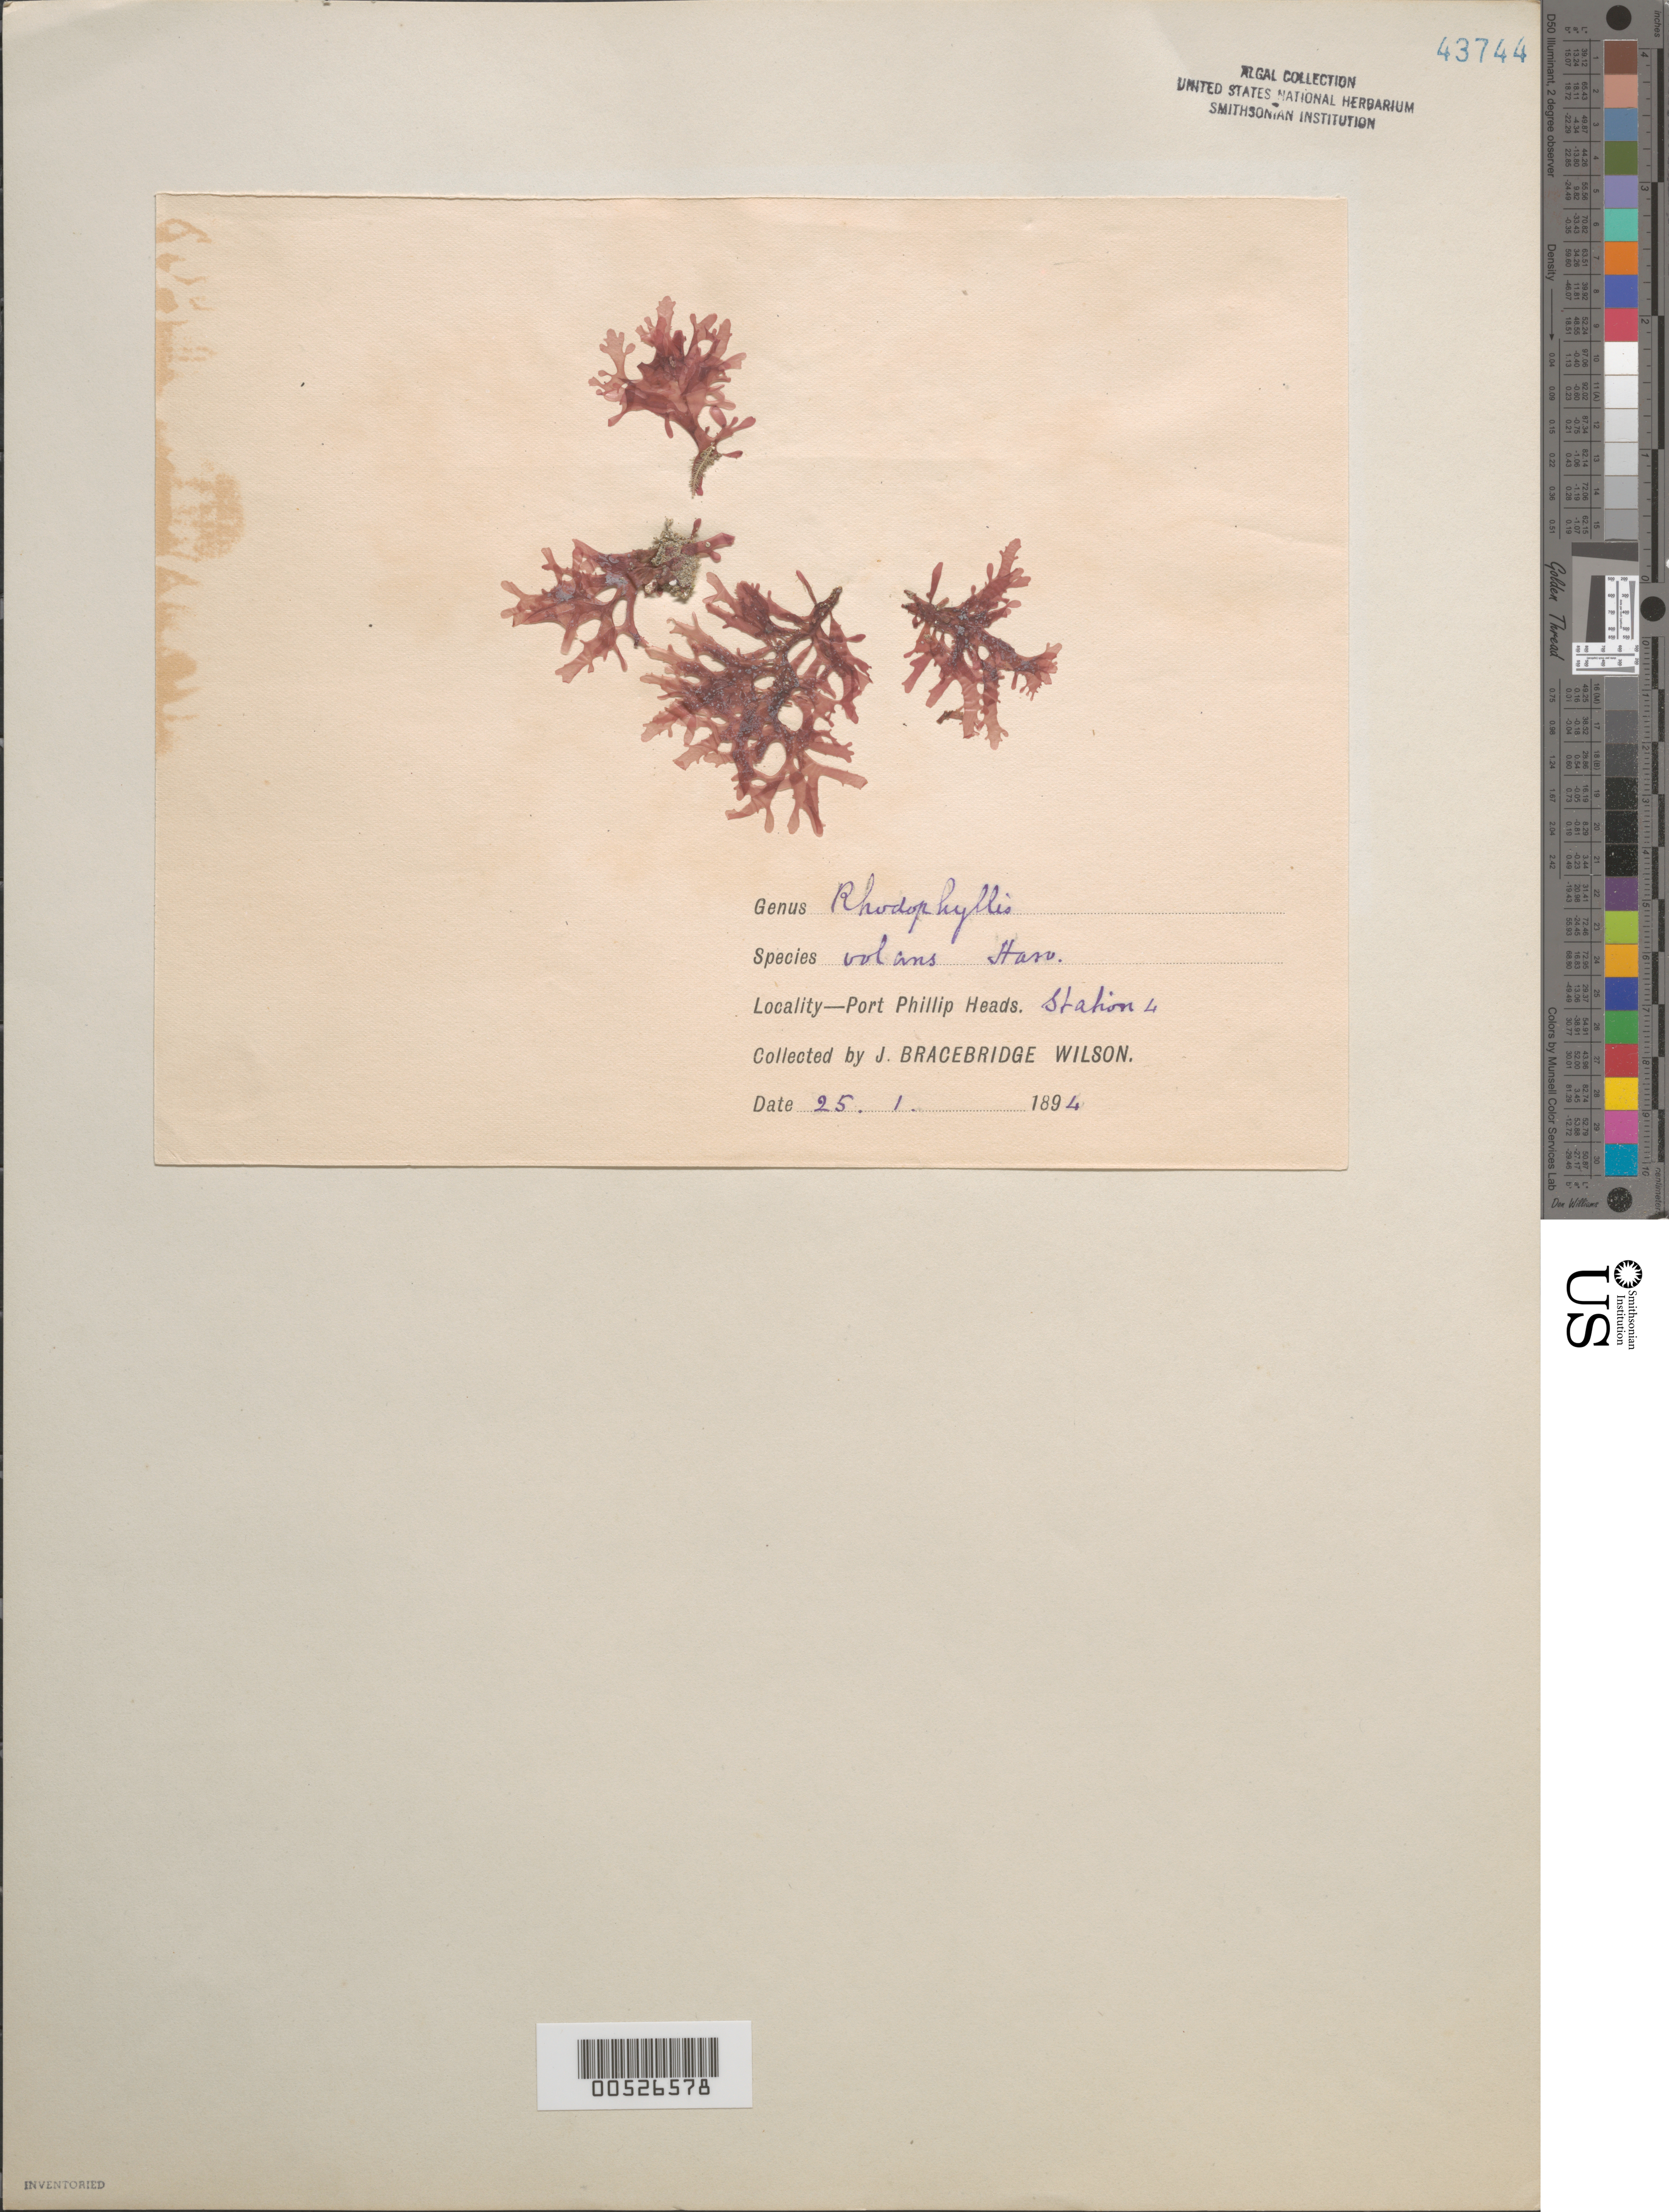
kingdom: Plantae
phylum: Rhodophyta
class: Florideophyceae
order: Gigartinales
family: Cystocloniaceae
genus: Rhodophyllis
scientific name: Rhodophyllis volans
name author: Harv.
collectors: J. B. Wilson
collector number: Station 4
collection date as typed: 25 Jan 1894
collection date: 1894-01-25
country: Australia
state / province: Victoria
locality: Port Phillip Heads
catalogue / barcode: US 43744